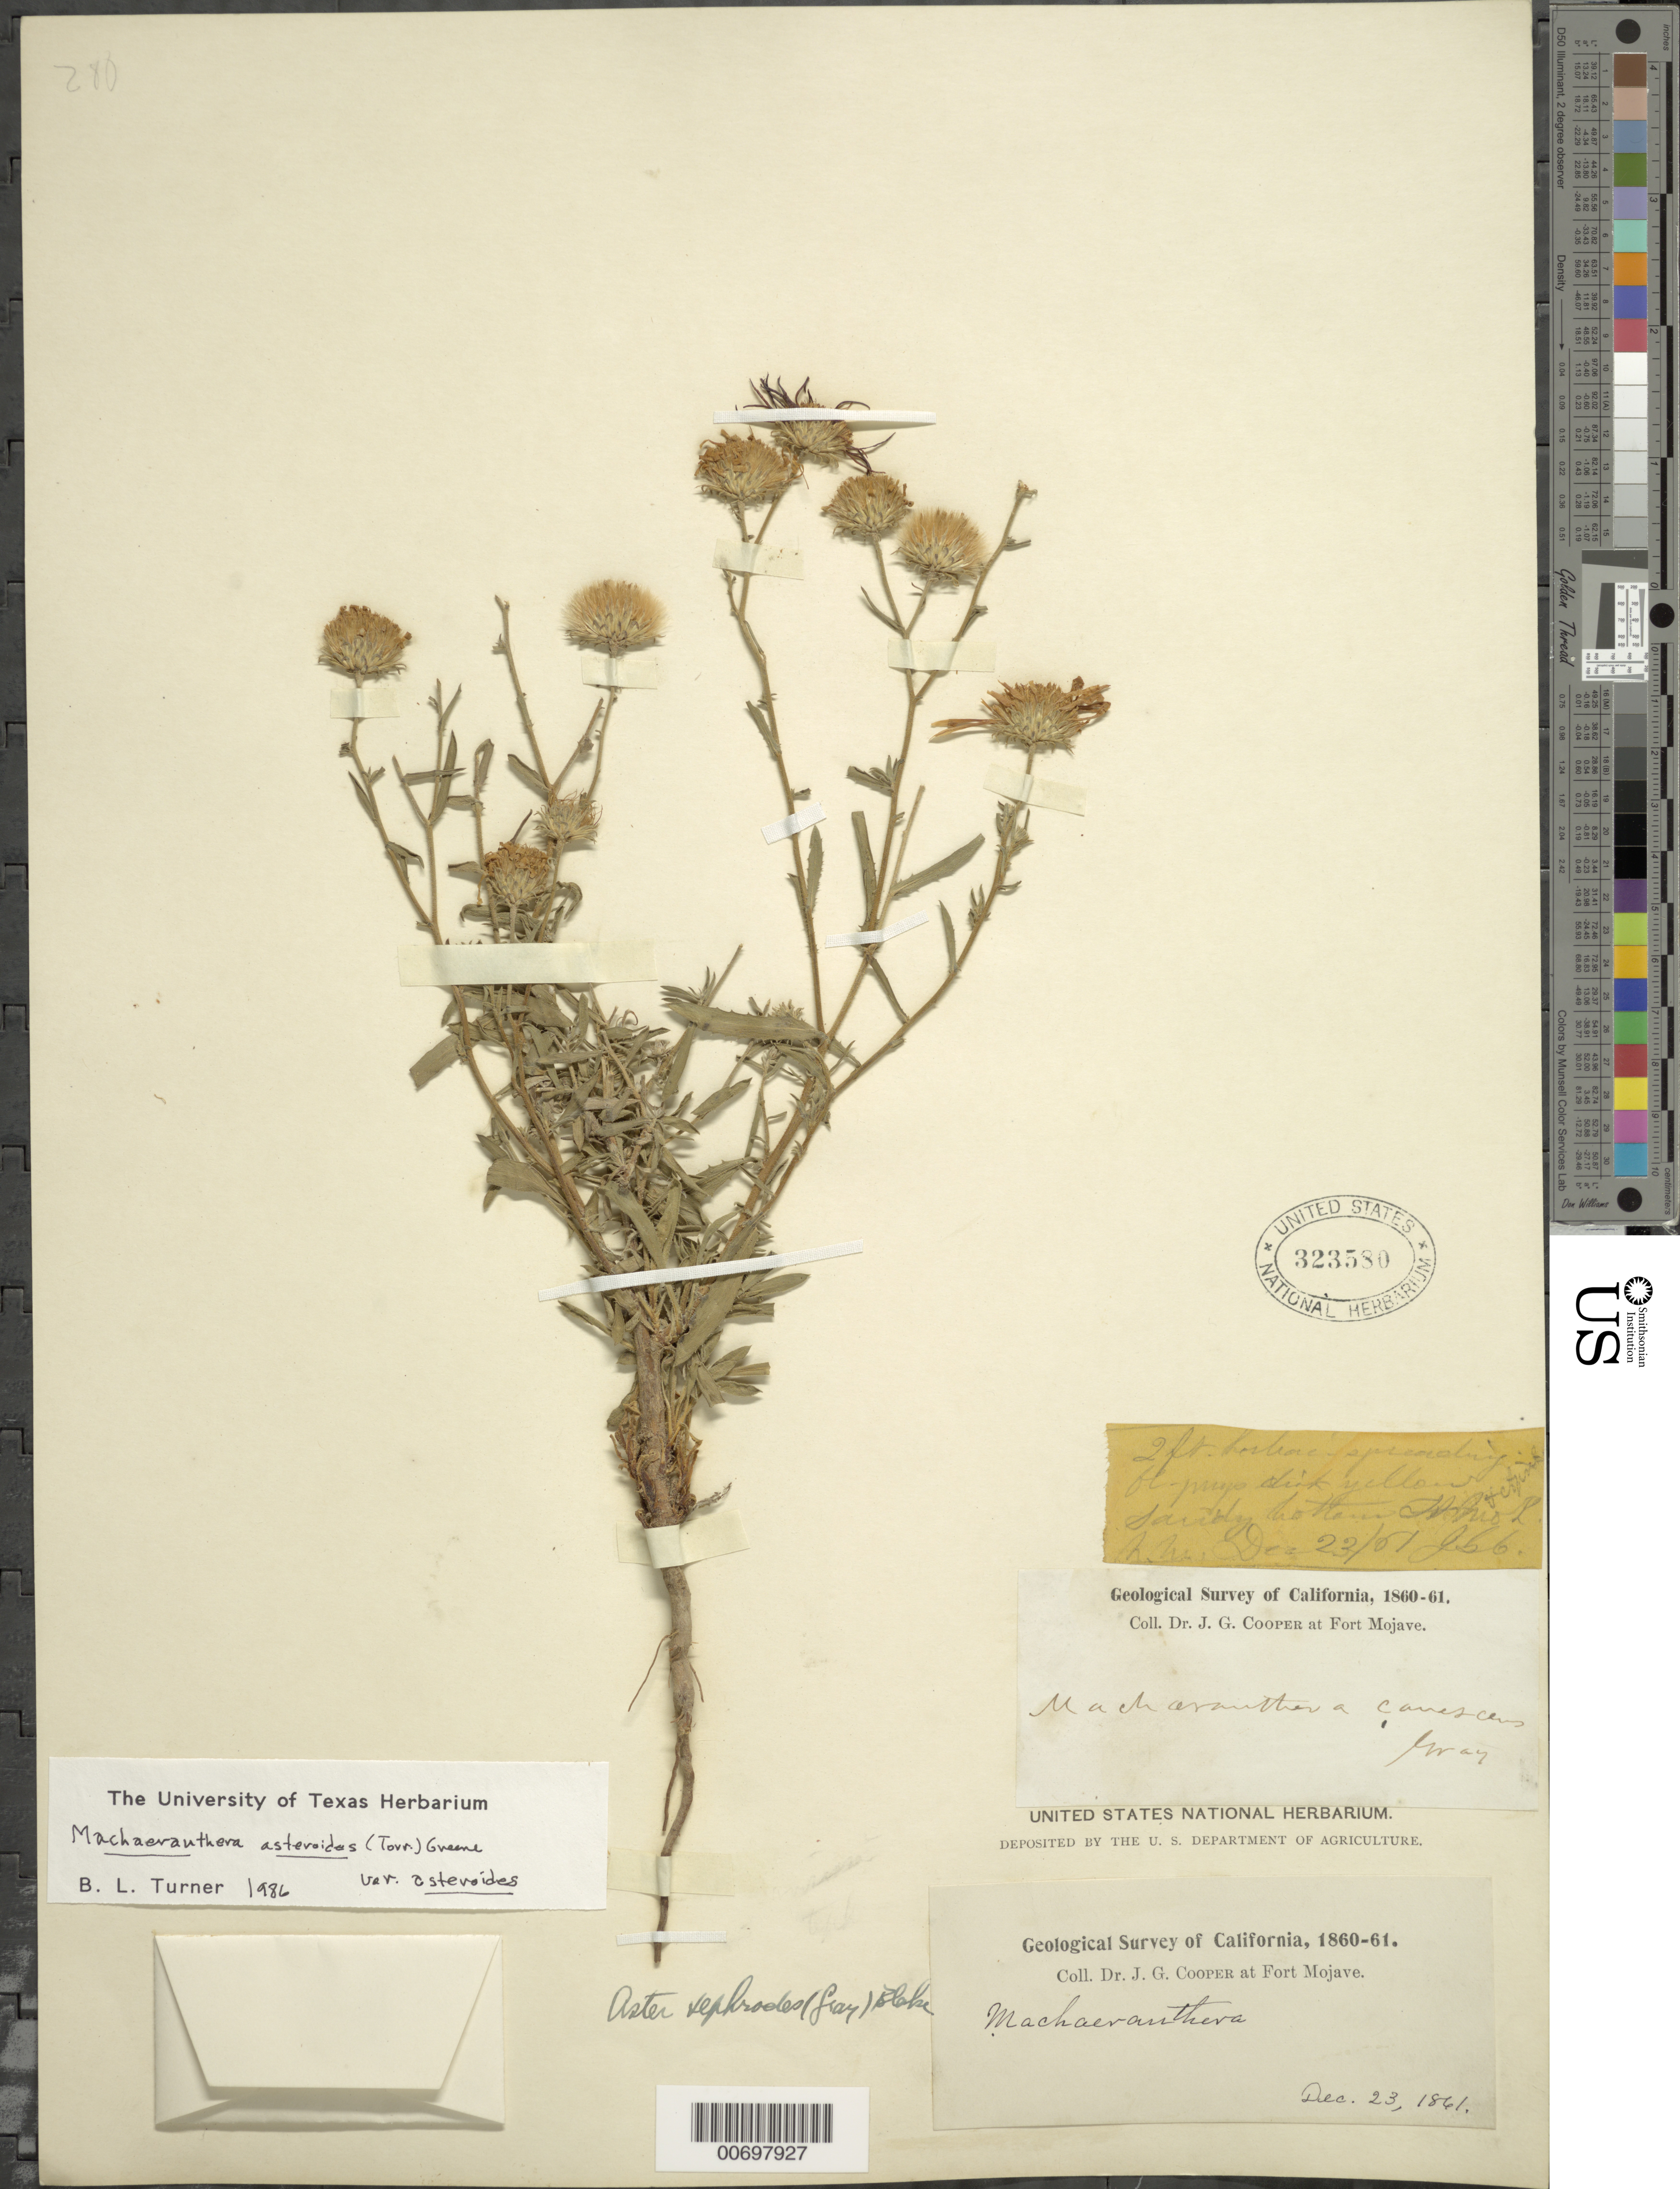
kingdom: Plantae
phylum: Tracheophyta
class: Magnoliopsida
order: Asterales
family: Asteraceae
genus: Machaeranthera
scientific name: Machaeranthera asteroides var. asteroides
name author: (Torr.) Greene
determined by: Turner, B. L.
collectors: J. G. Cooper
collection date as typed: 23 Dec 1861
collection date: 1861-12-23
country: United States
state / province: California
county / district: San Bernardino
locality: At Fort Mojave.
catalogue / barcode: US 323580